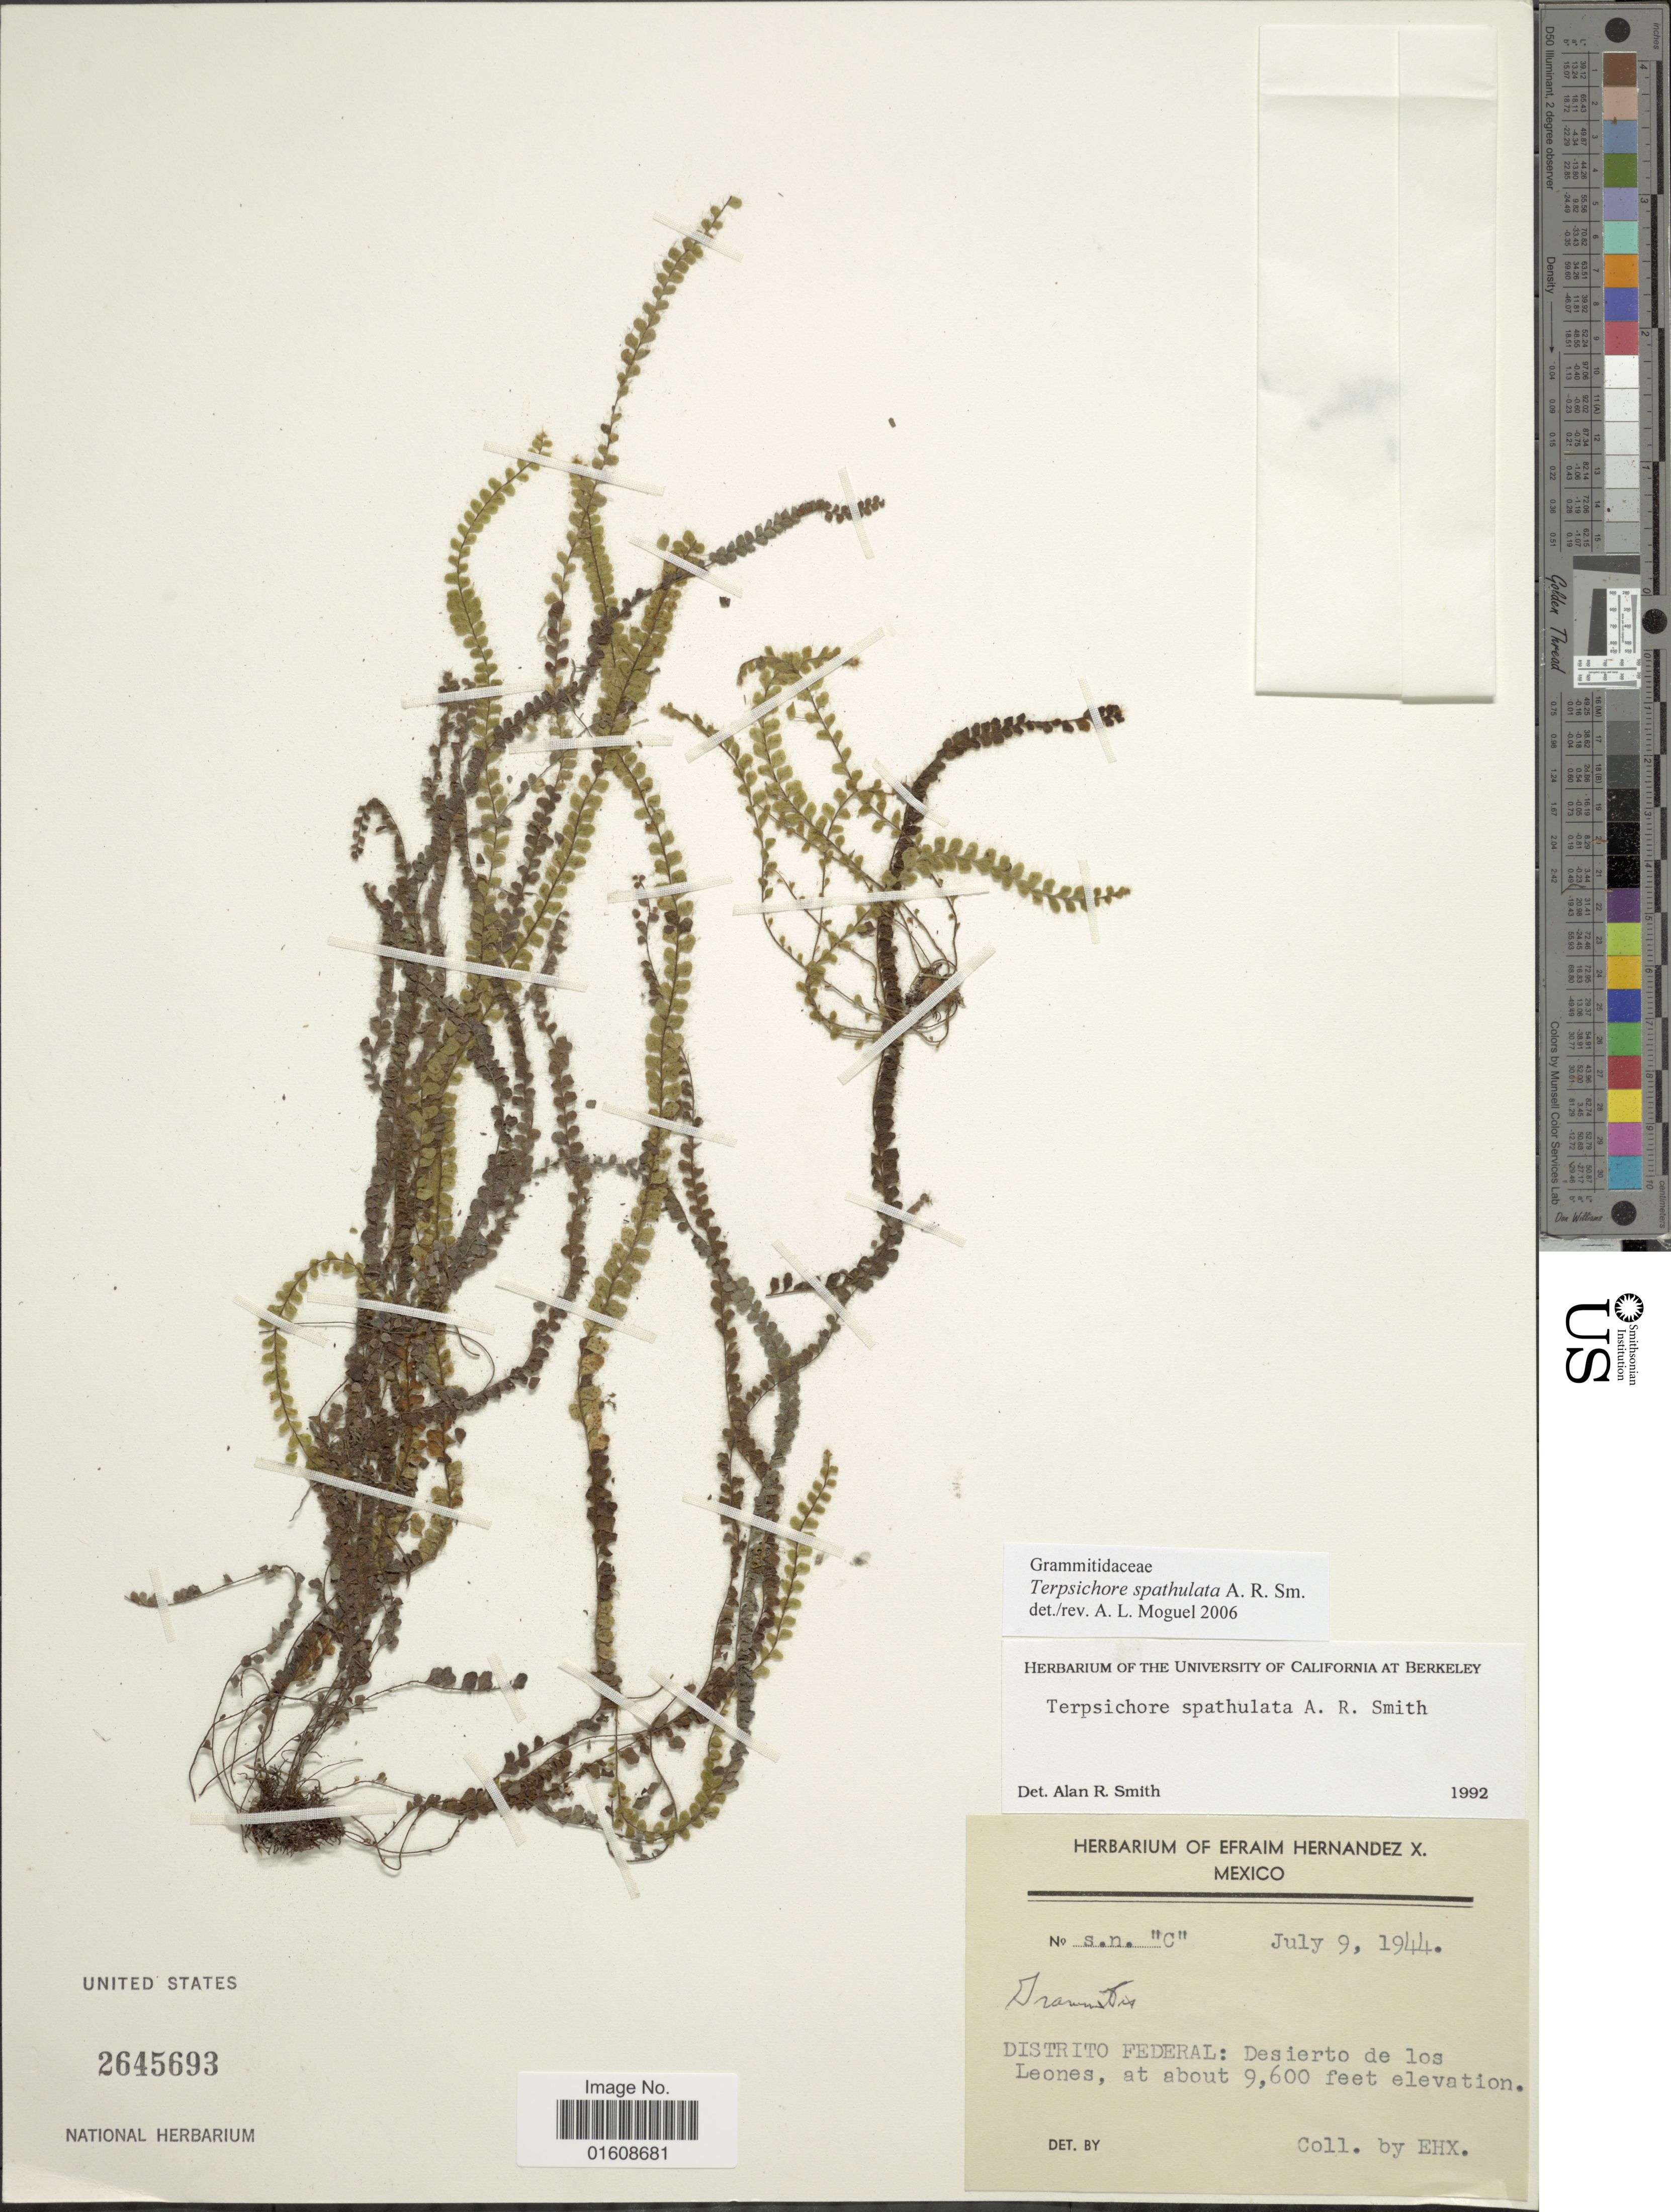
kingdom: Plantae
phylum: Tracheophyta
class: Polypodiopsida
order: Polypodiales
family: Polypodiaceae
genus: Alansmia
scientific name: Alansmia spathulata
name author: (A.R. Sm.) Moguel & M. Kessler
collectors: E. Hernandez X.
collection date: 1944-07-09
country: Mexico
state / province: Distrito Federal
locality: Desierto de los Leones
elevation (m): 2926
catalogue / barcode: US 2645693